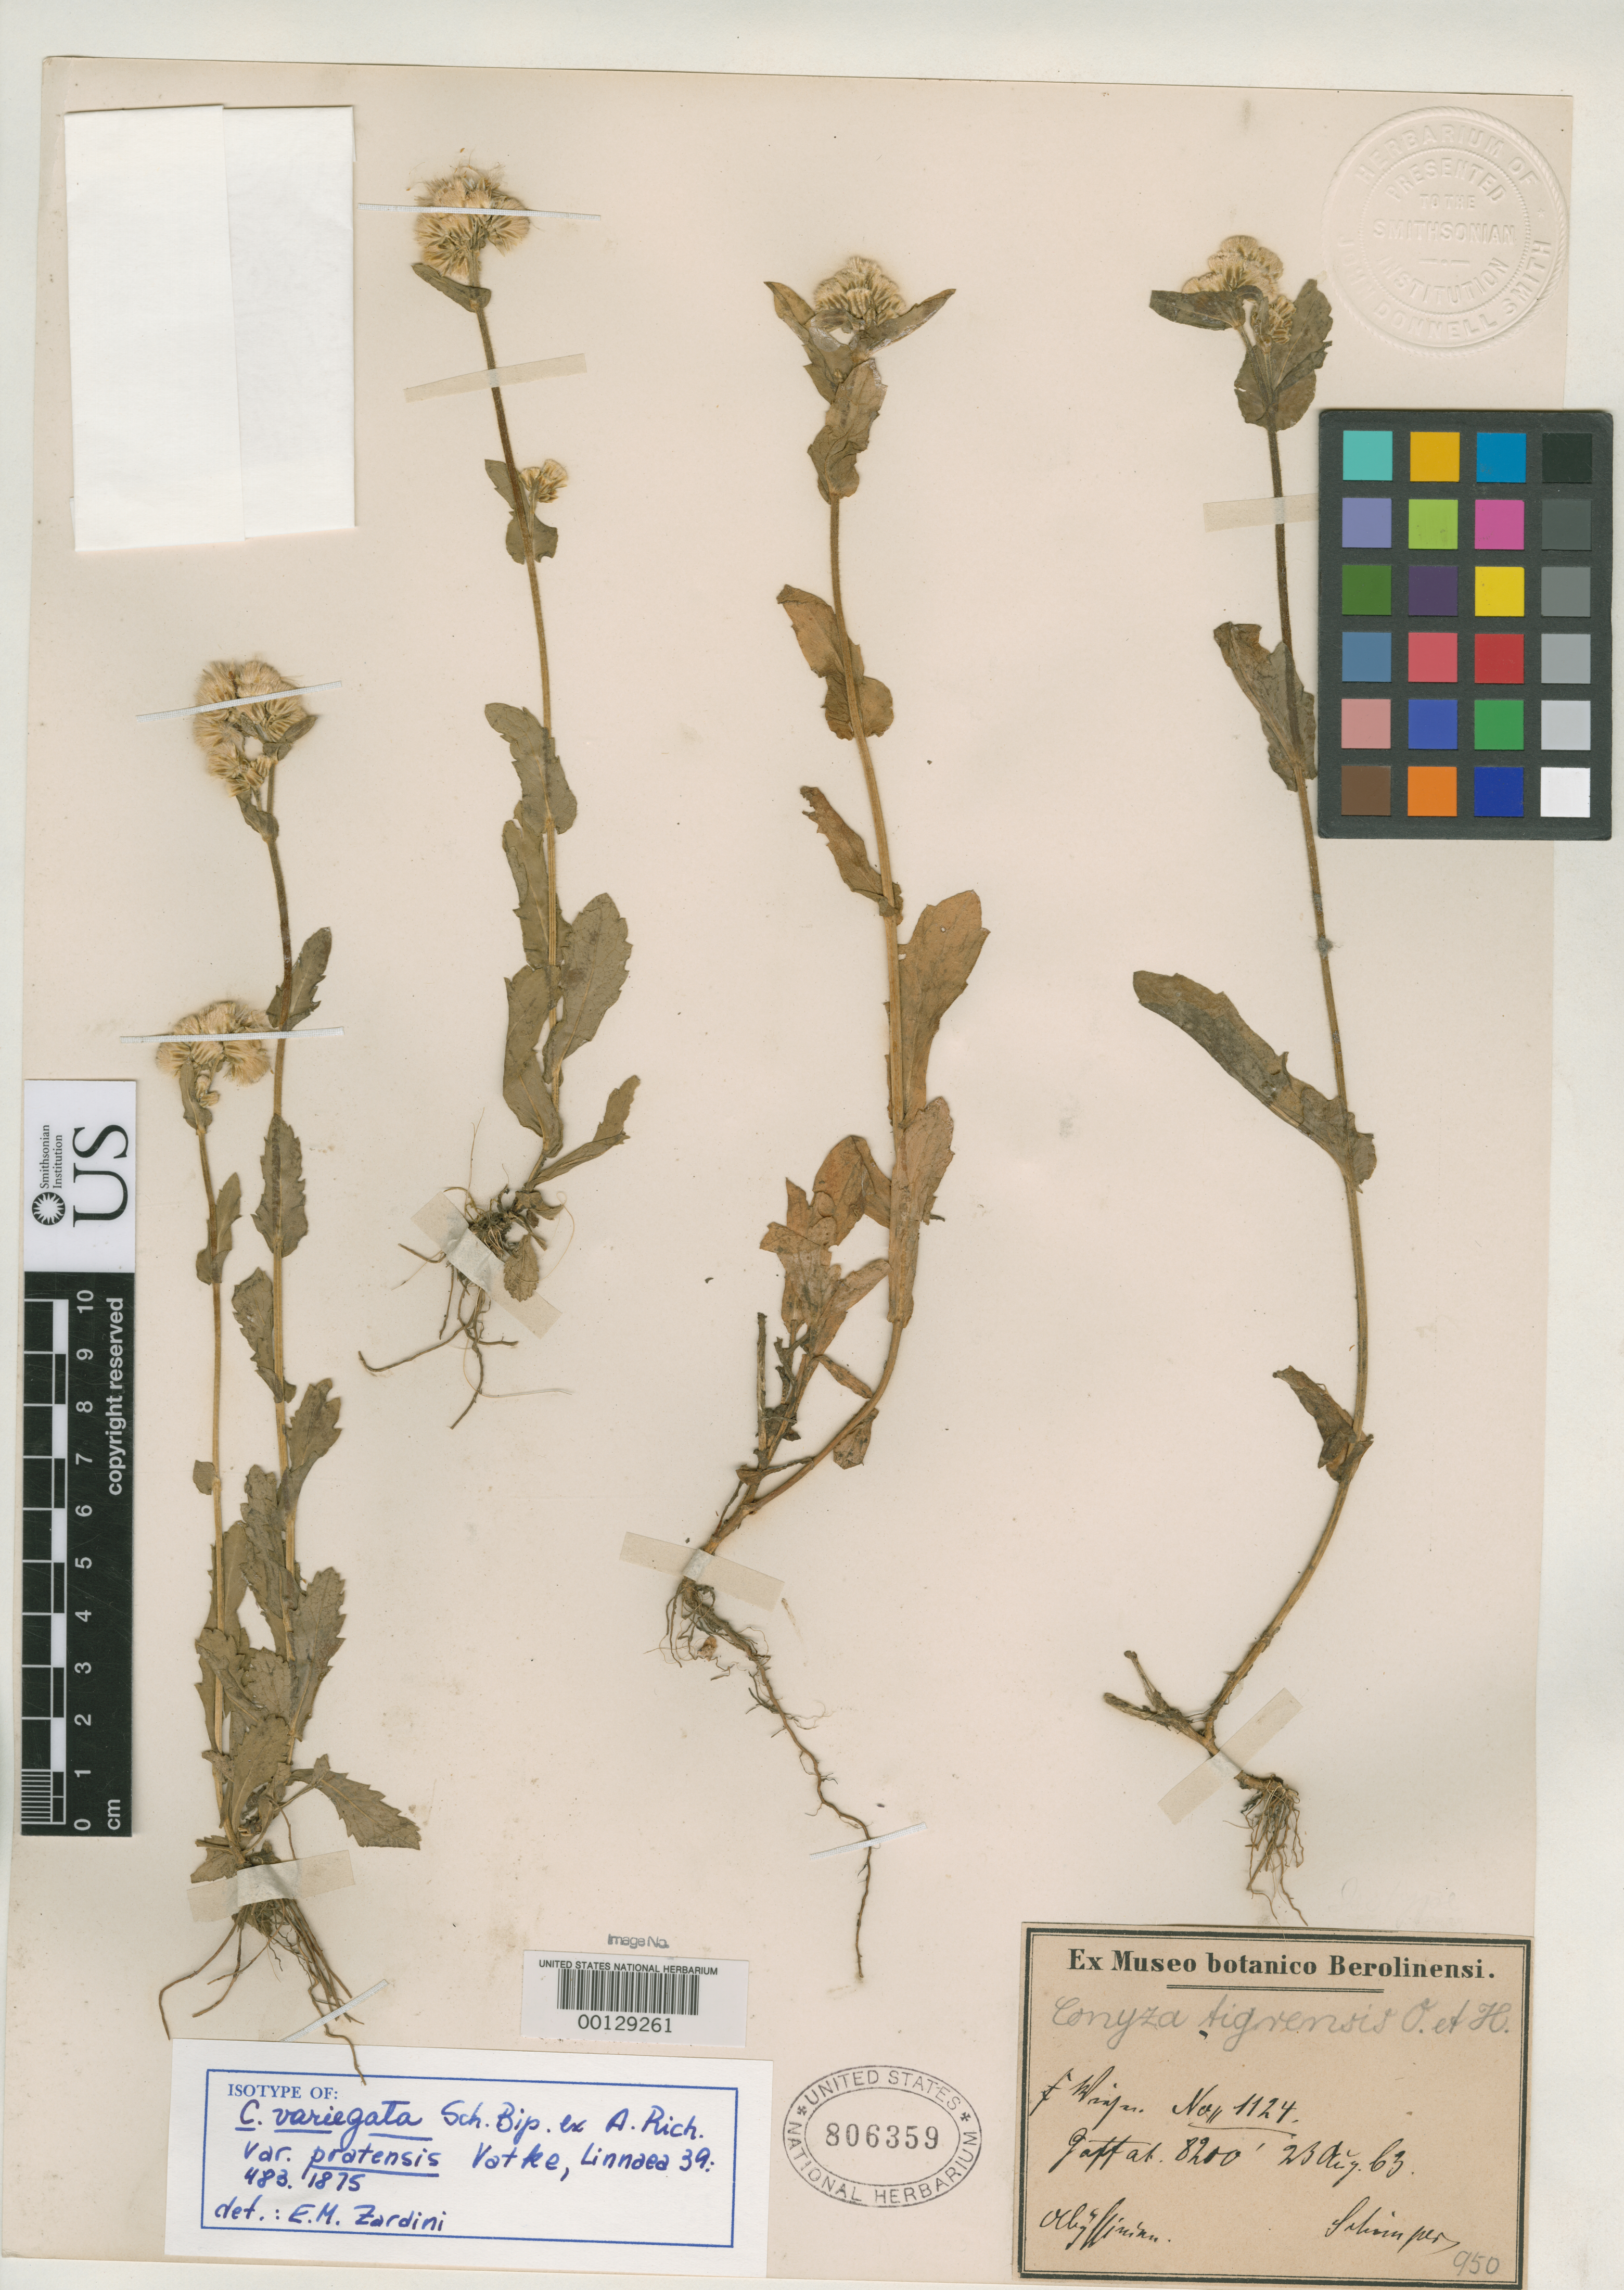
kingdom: Plantae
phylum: Tracheophyta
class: Magnoliopsida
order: Asterales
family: Asteraceae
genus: Conyza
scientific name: Conyza variegata var. pratensis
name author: Vatke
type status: Isotype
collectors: G. W. Schimper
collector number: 1124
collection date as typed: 23 Aug 1863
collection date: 1863-08-23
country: Ethiopia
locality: Gaffat.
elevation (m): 2499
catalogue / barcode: US 806359